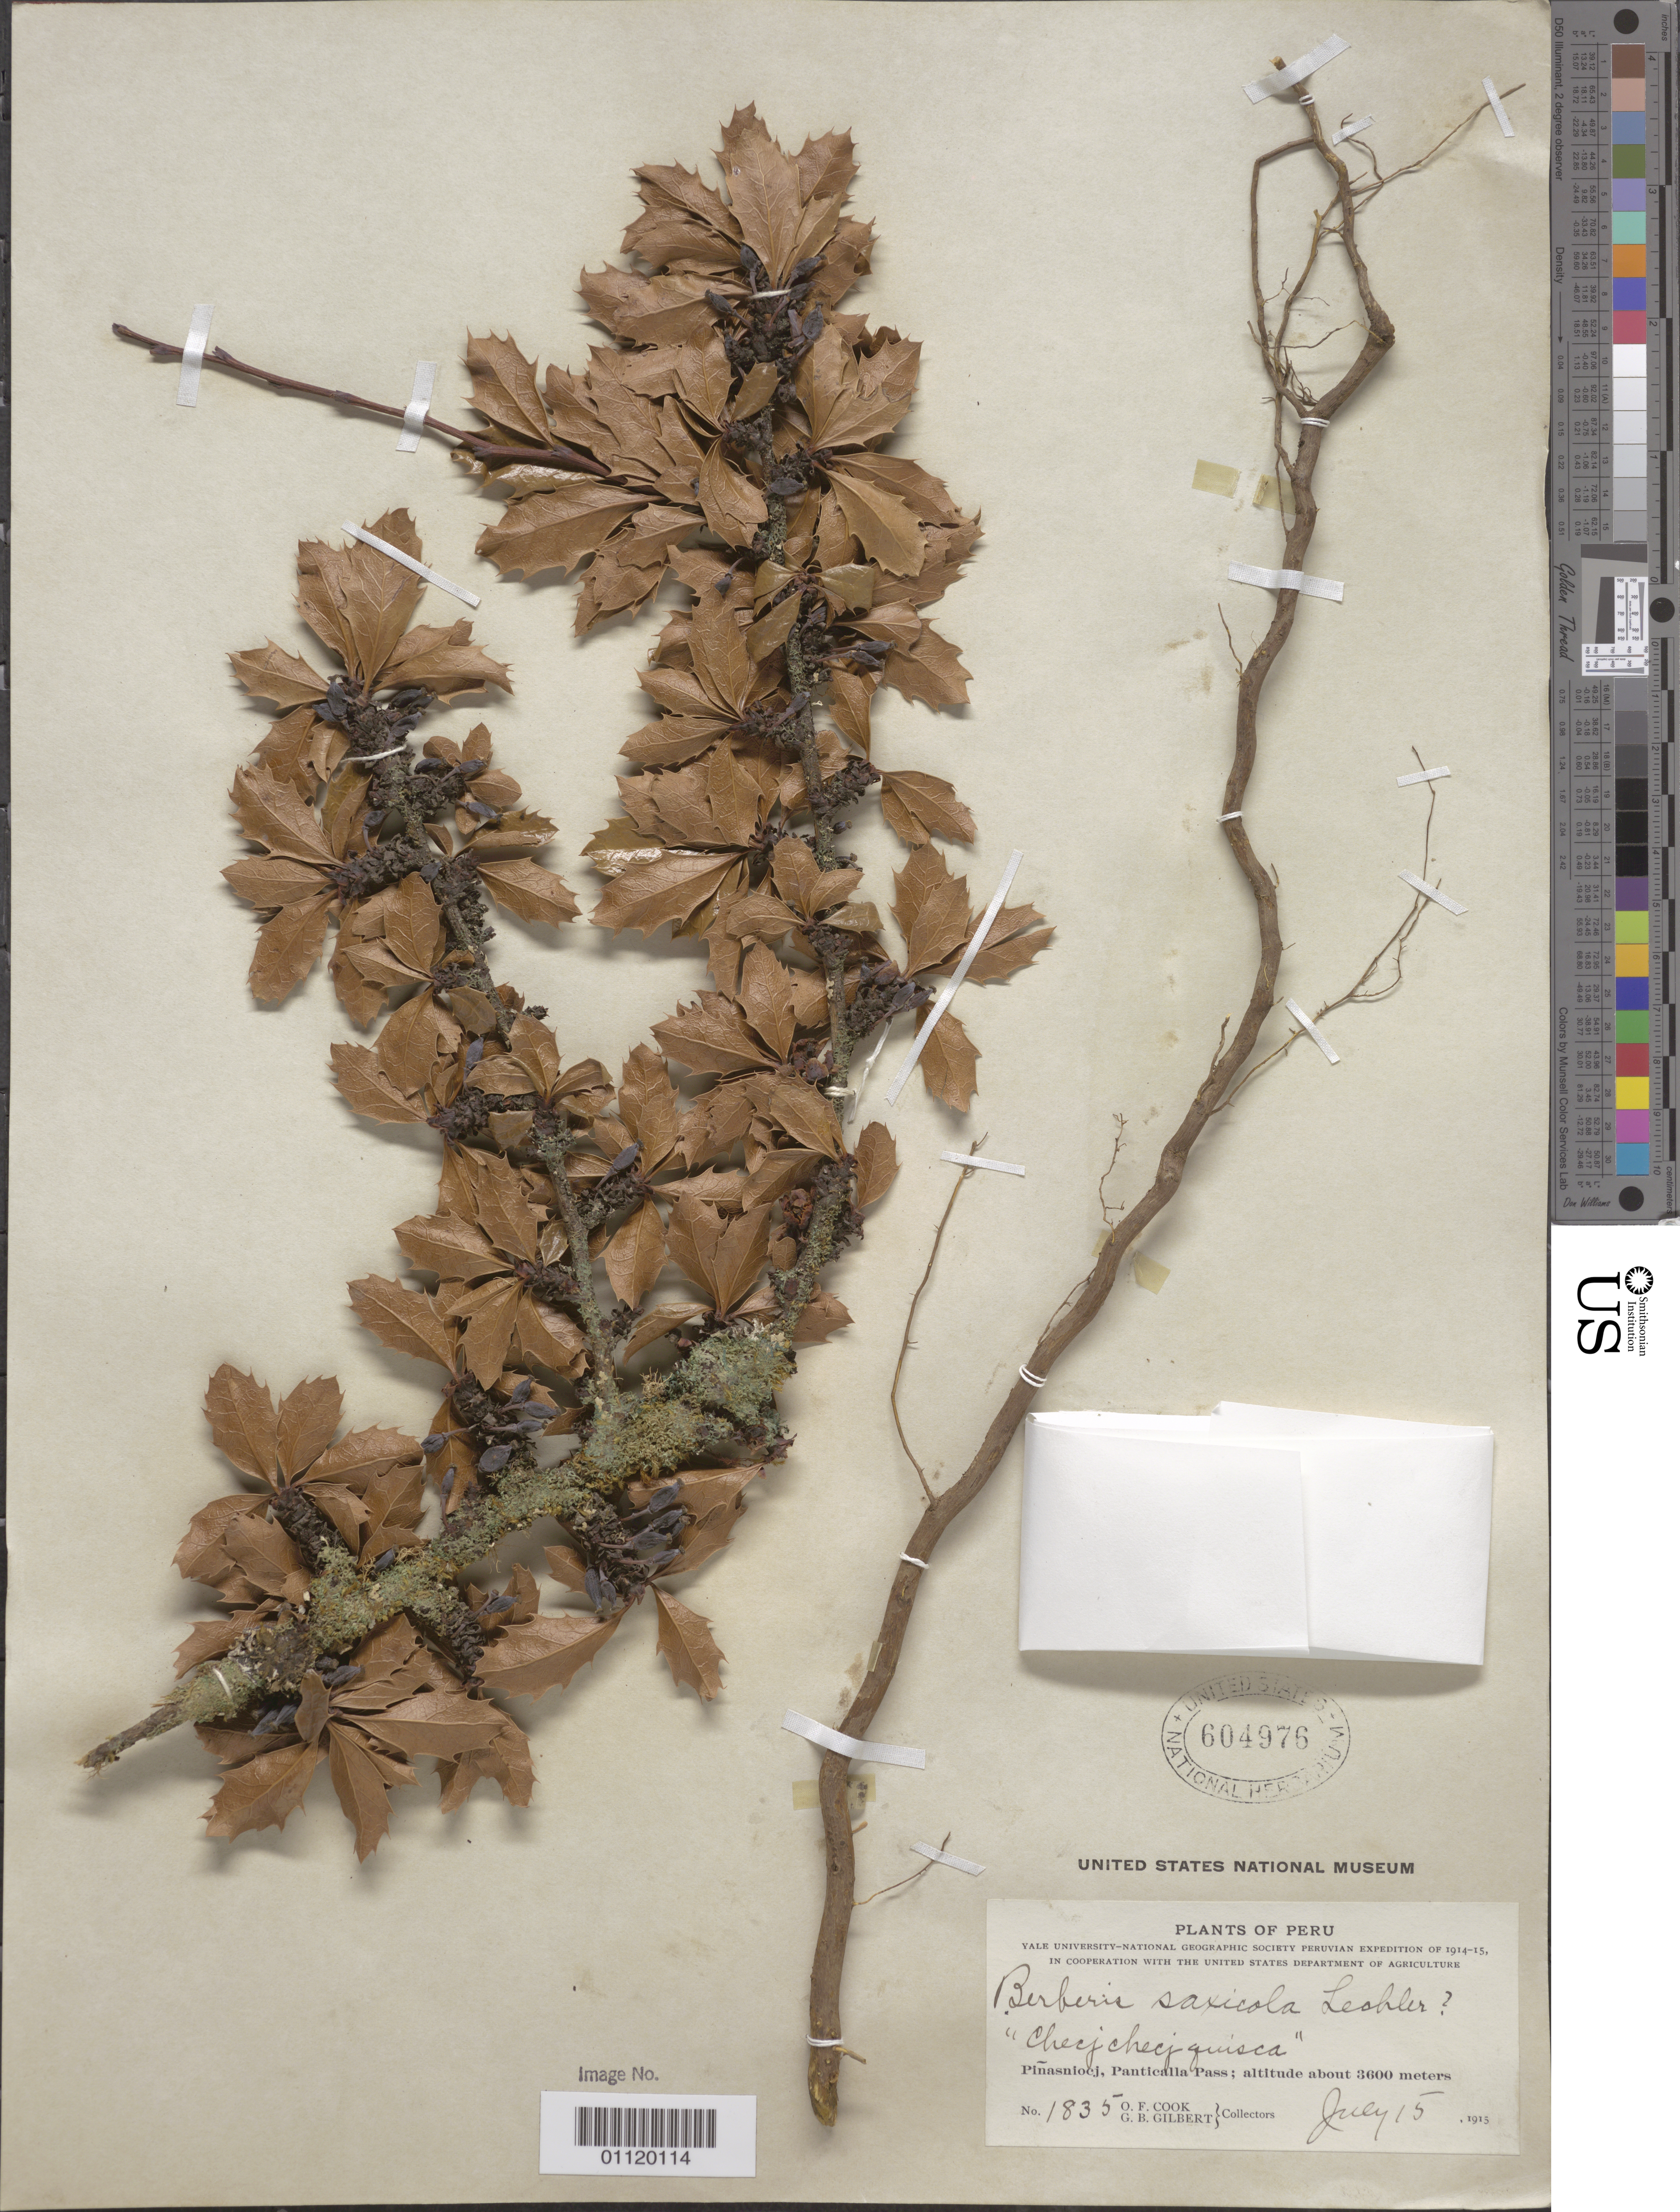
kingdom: Plantae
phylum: Tracheophyta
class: Magnoliopsida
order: Ranunculales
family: Berberidaceae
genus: Berberis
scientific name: Berberis saxicola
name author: Lech.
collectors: O. F. Cook & G. B. Gilbert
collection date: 1915-07-15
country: Peru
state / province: Cusco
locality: Pinasniocj, Panticalla Pass.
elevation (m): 3600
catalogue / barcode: US 604976